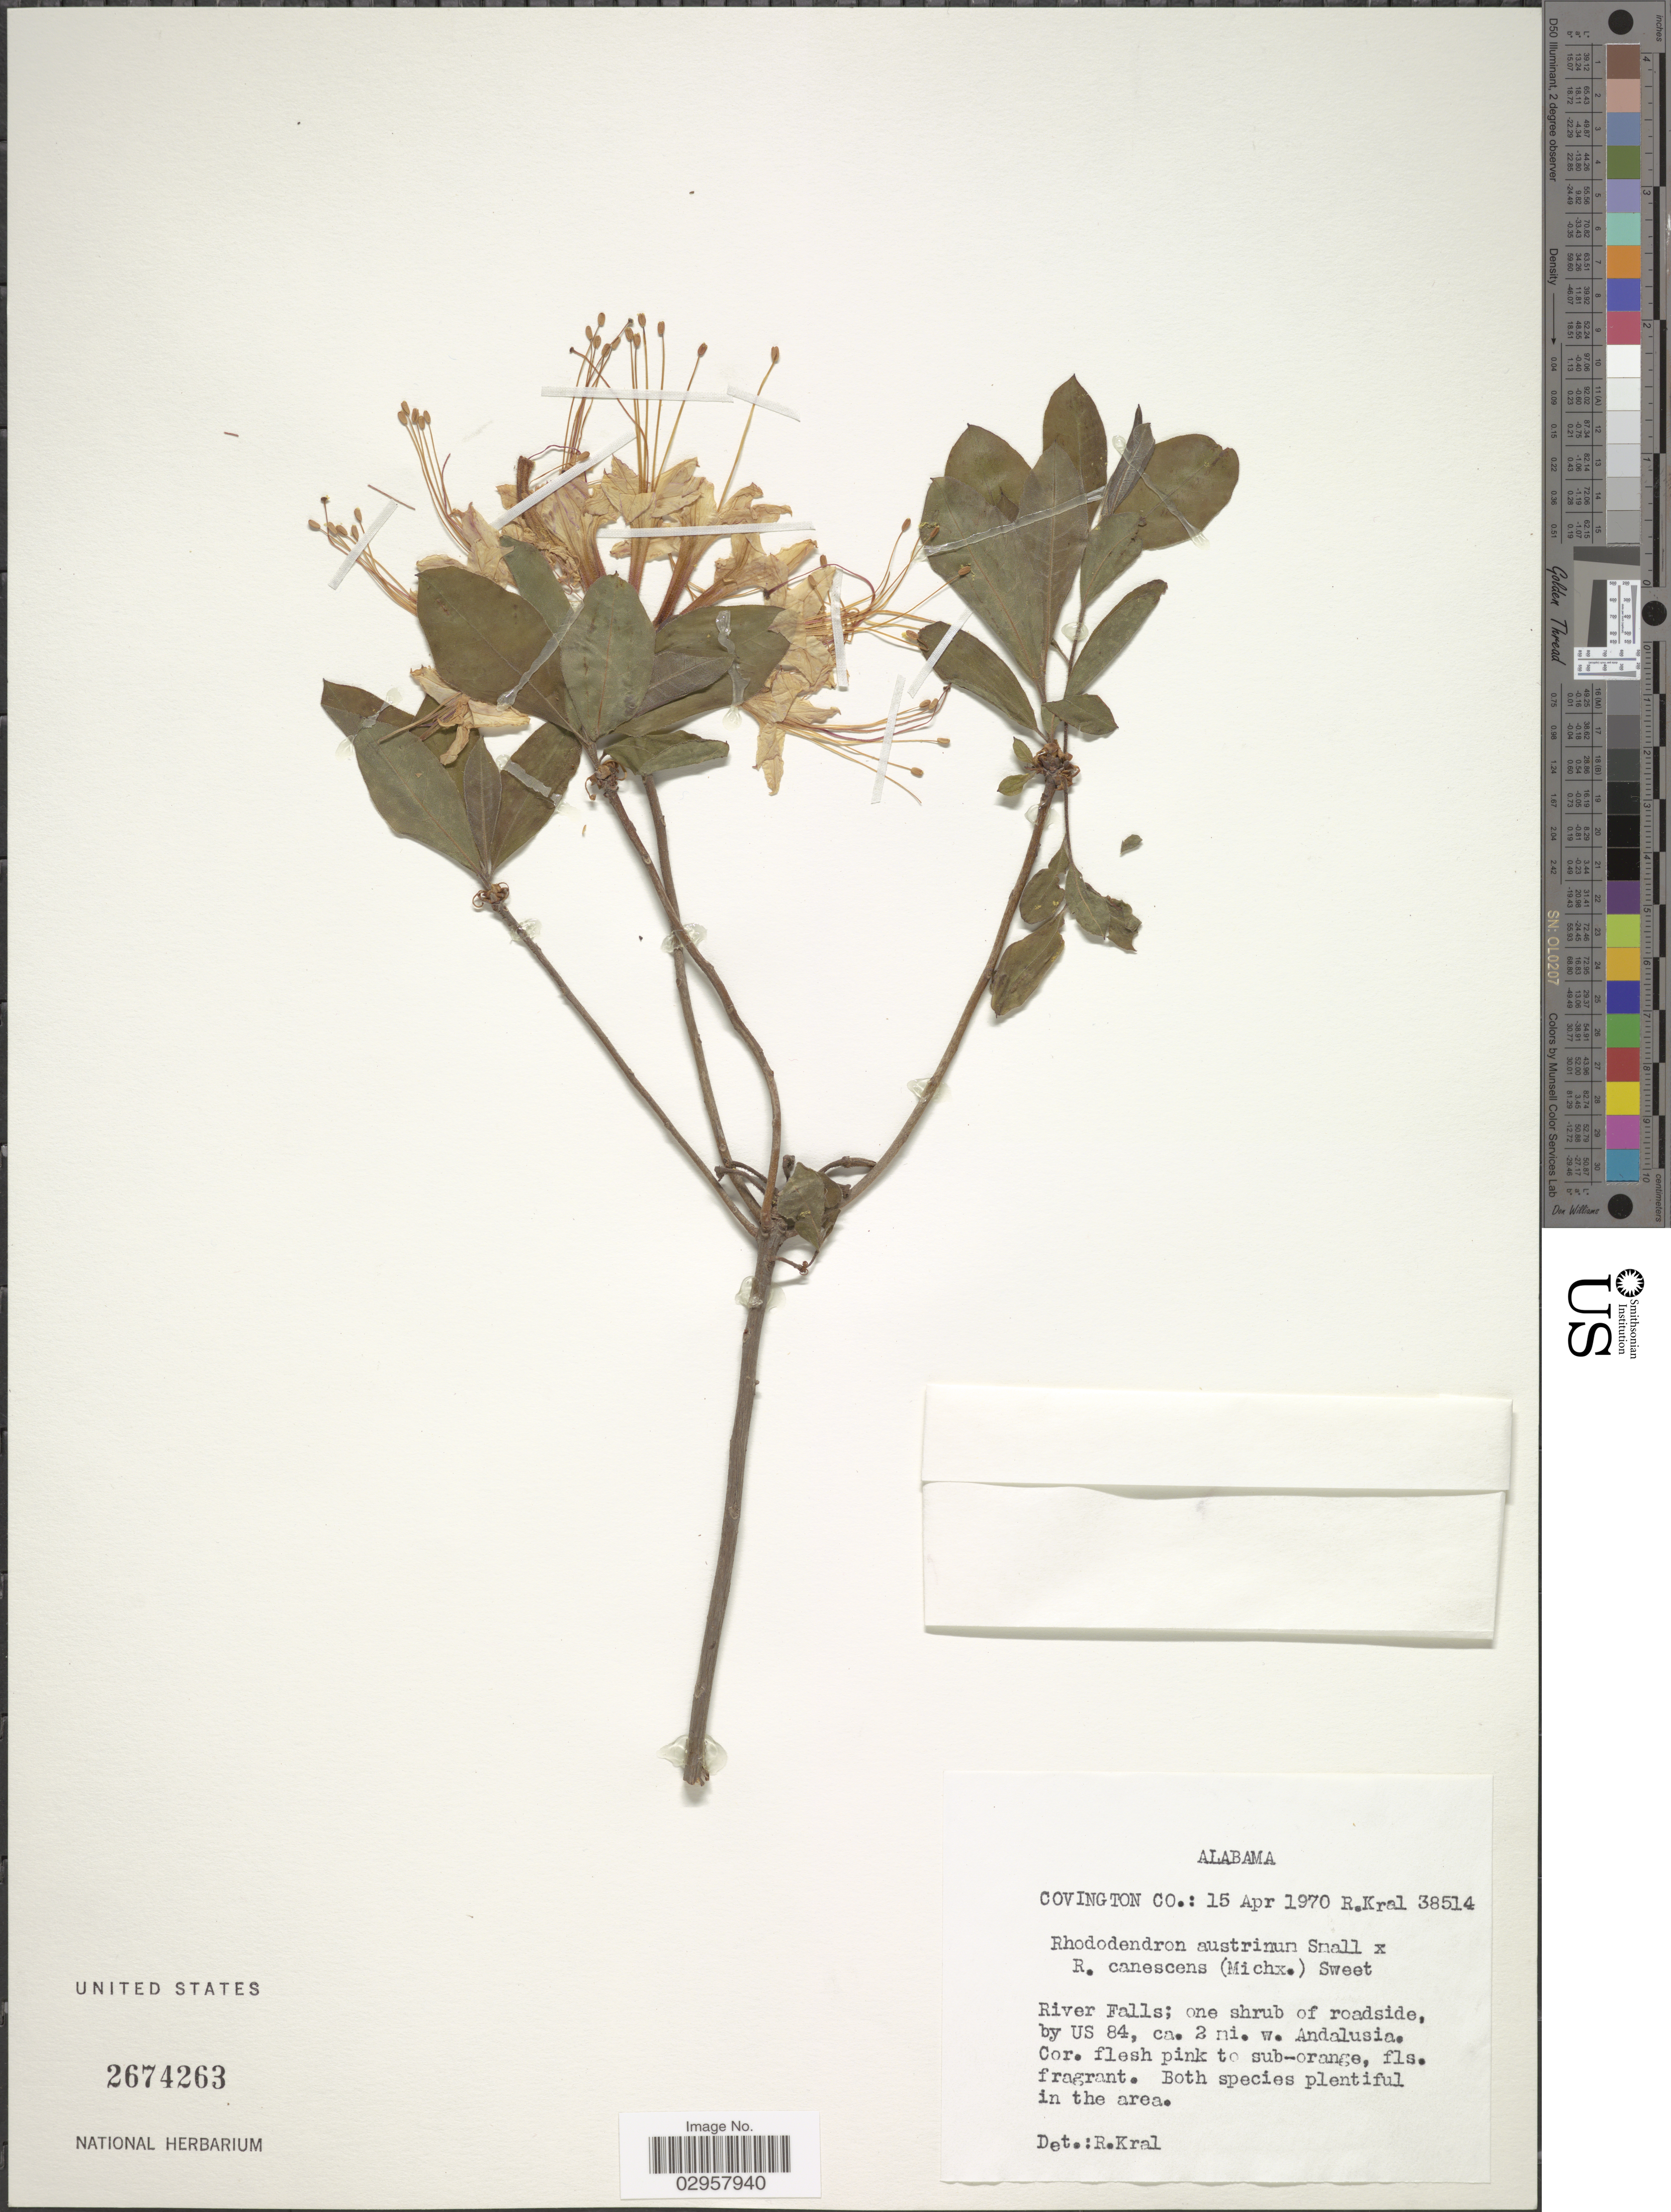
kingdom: Plantae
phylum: Tracheophyta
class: Magnoliopsida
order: Ericales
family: Ericaceae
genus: Rhododendron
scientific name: Rhododendron atlanticum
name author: (Ashe) Rehder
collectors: R. Kral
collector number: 38514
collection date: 1970-04-15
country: United States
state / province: Alabama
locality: Covington Co. River Falls; one shrub of roadside, by US 84, ca. 2 mi. w. Andalusia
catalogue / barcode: US 2674263